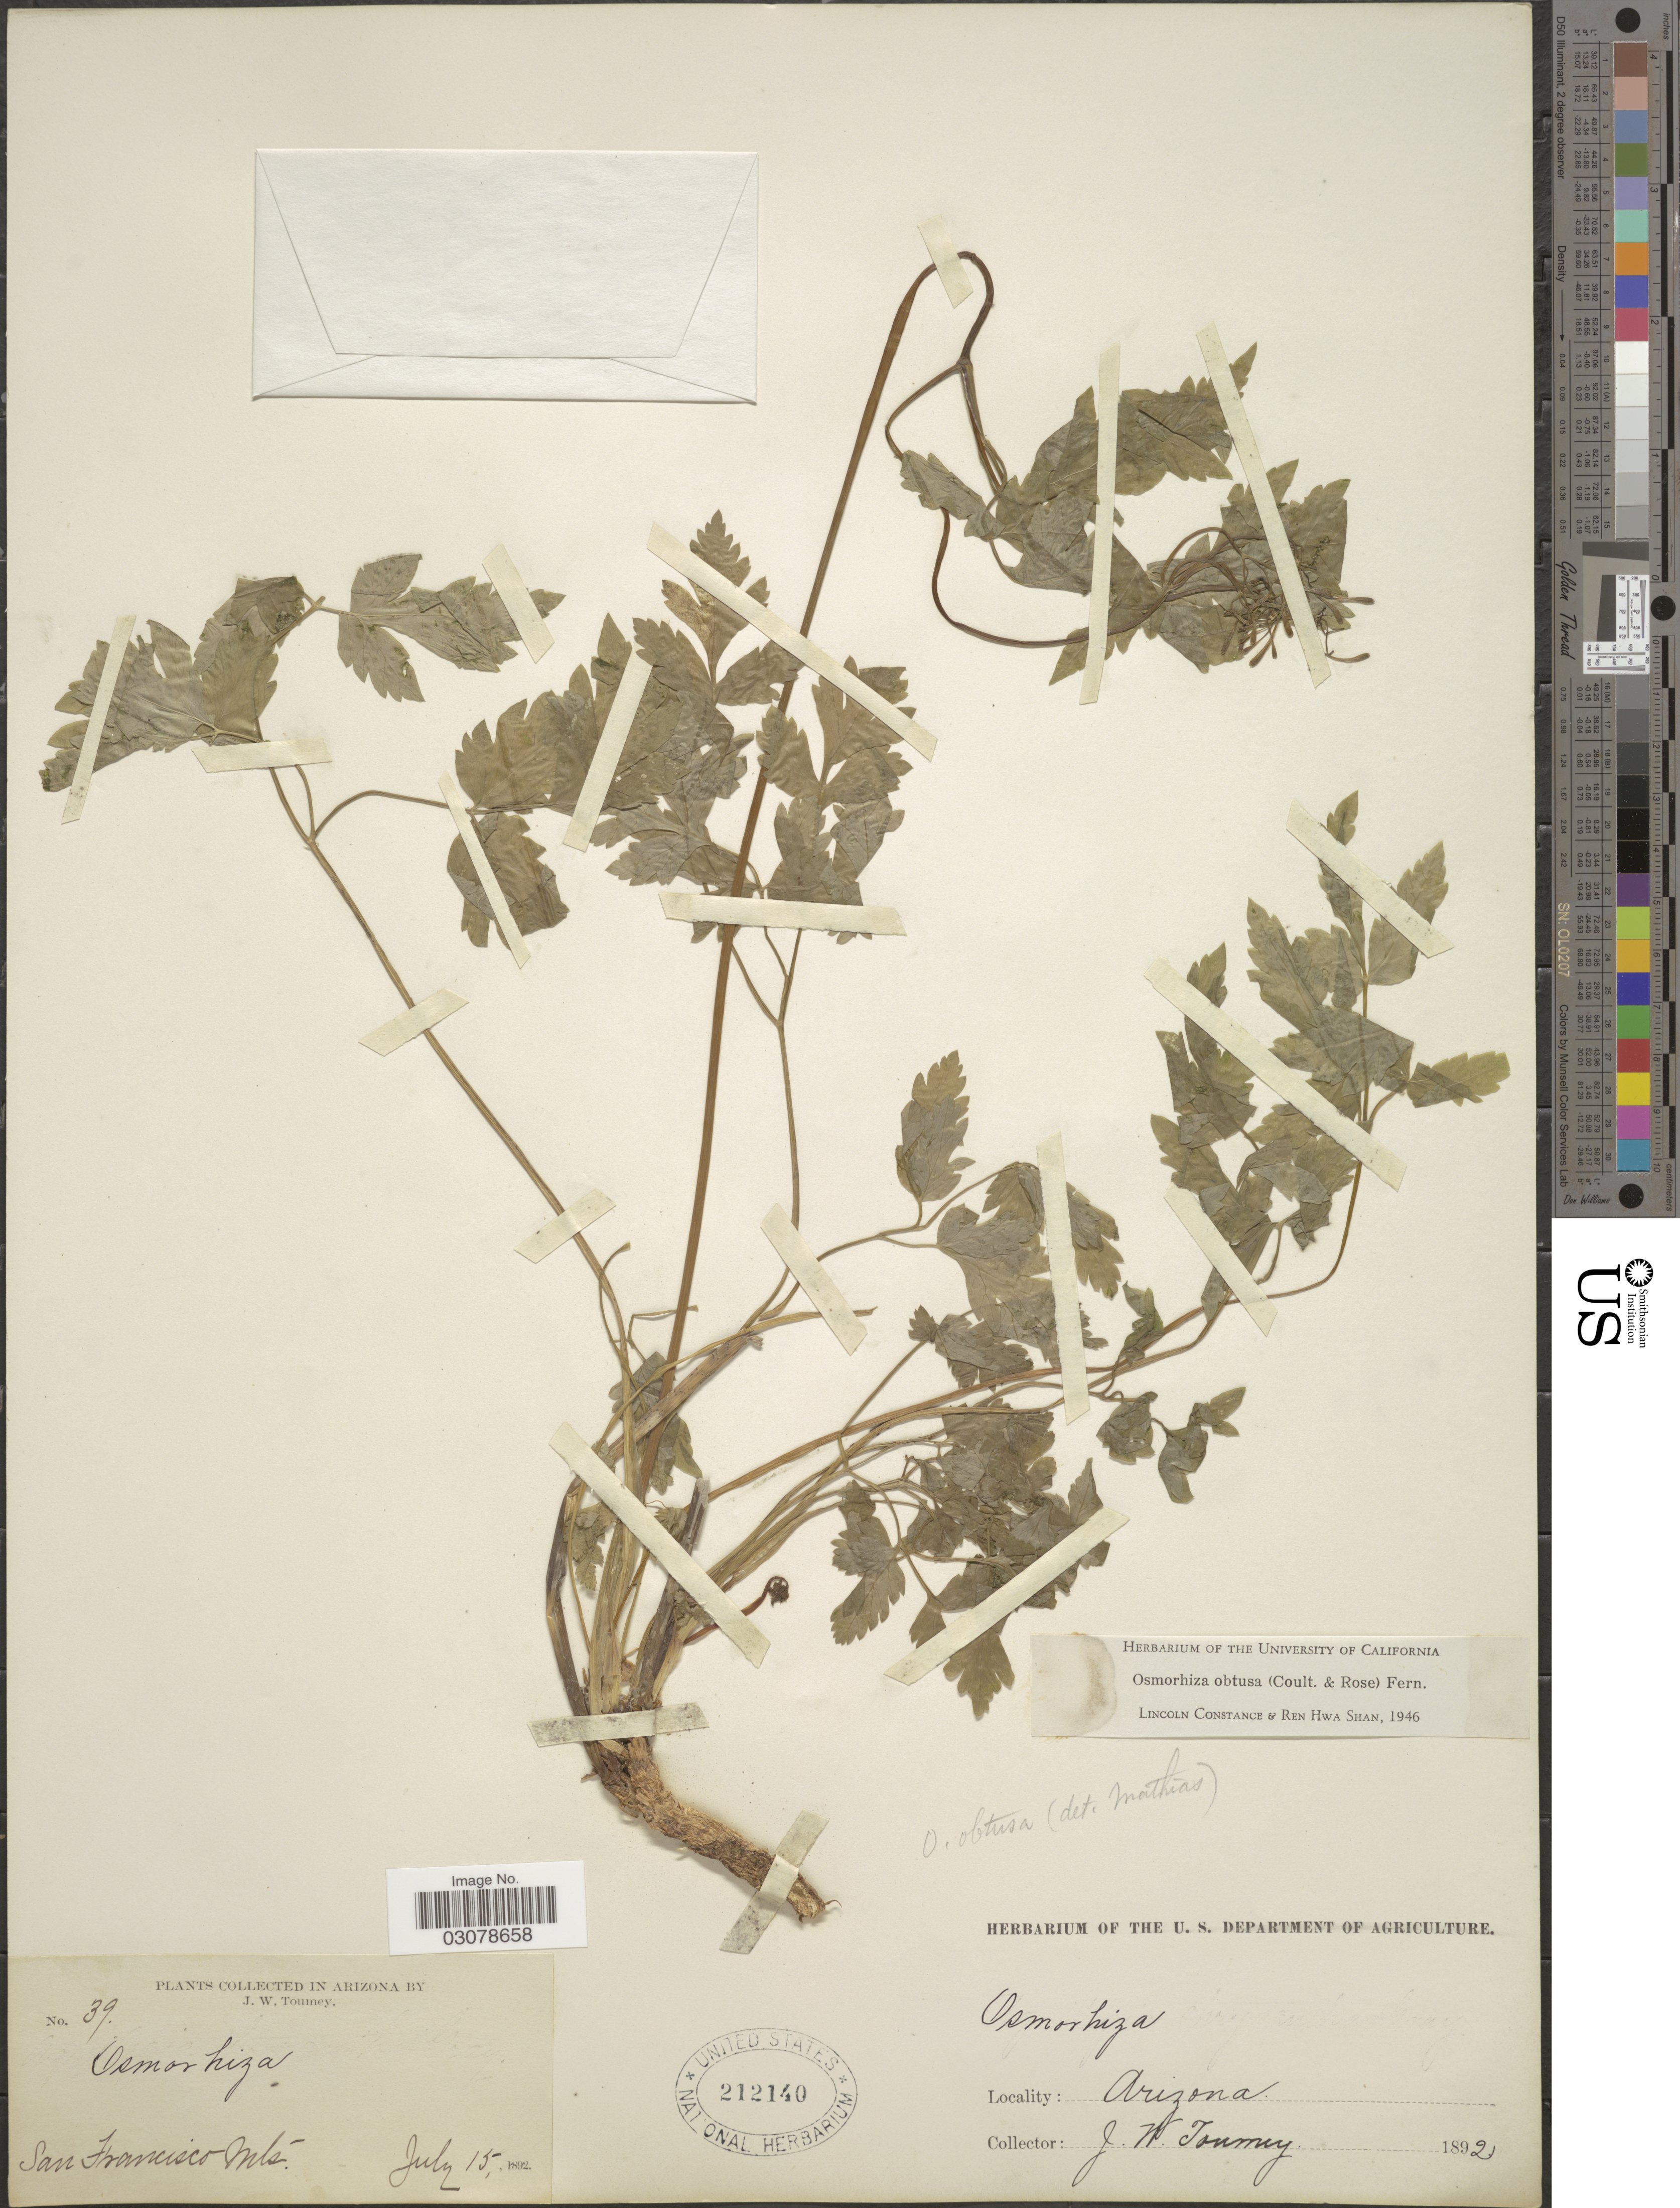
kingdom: Plantae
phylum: Tracheophyta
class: Magnoliopsida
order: Apiales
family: Apiaceae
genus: Osmorhiza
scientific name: Osmorhiza obtusa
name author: (J.M. Coult. & Rose) Fernald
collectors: J. W. Toumey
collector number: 39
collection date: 1892-07-15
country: United States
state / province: Arizona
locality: San Francisco Mts.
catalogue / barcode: US 212140